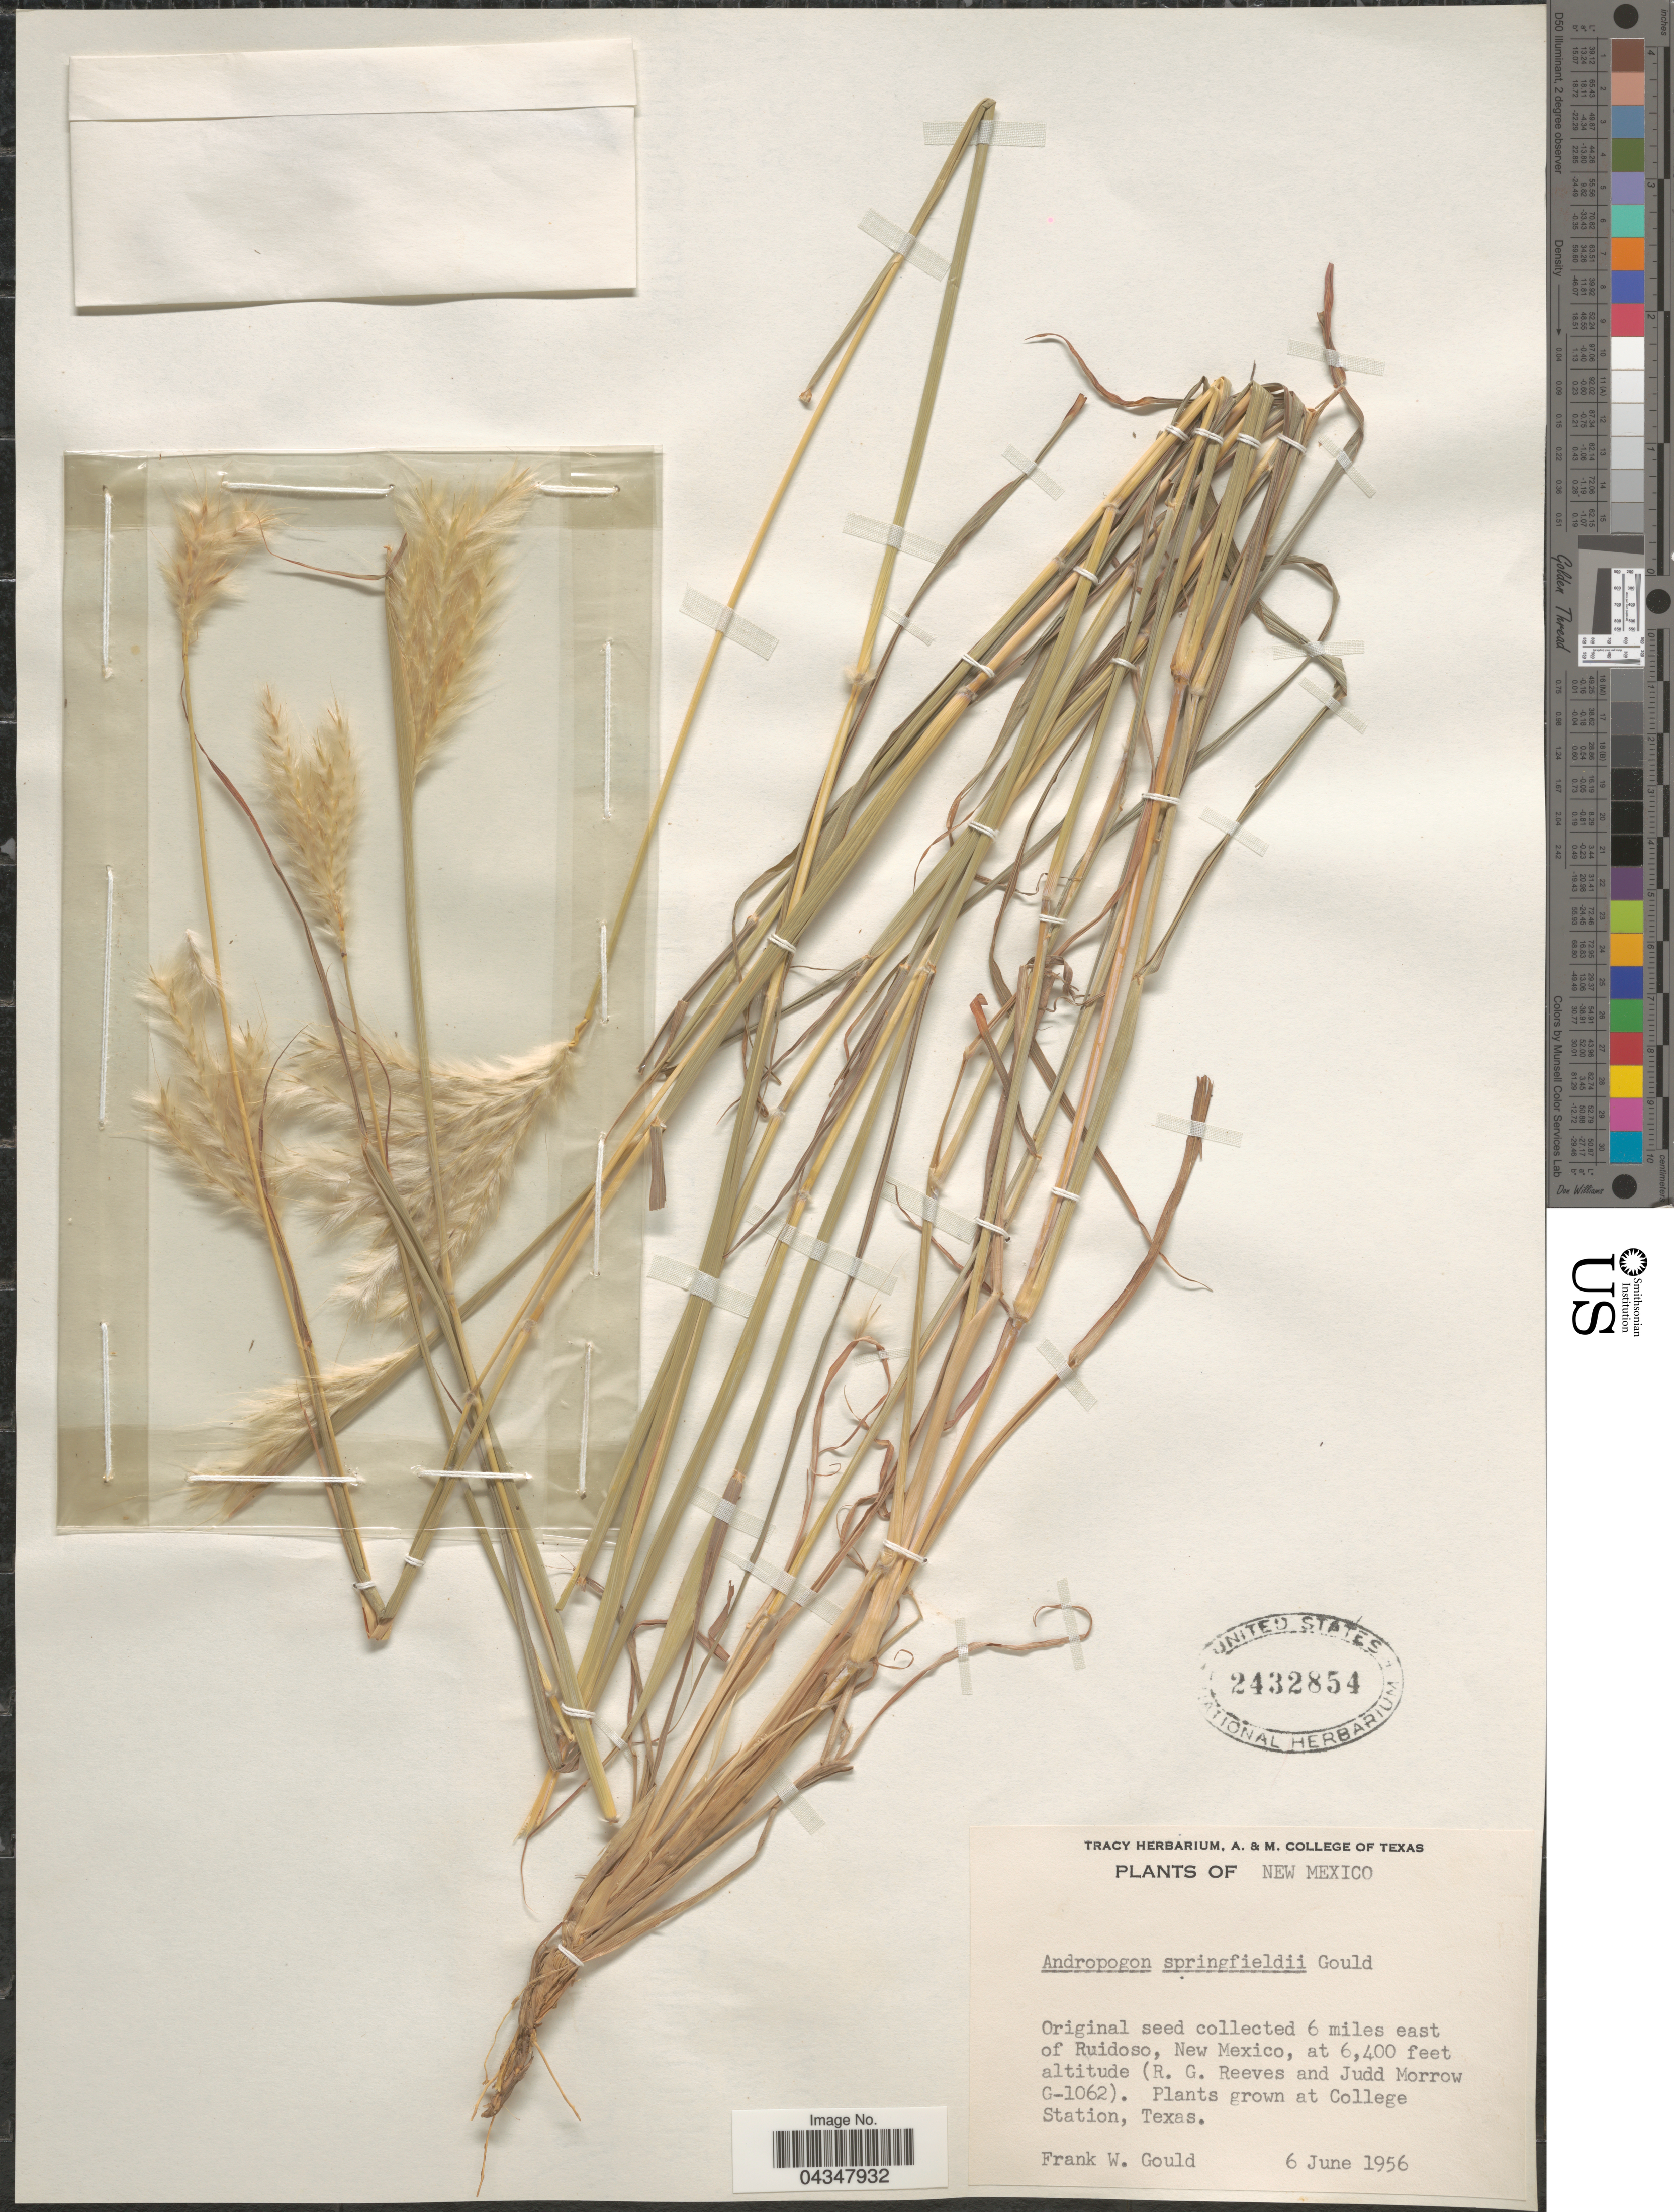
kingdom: Plantae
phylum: Tracheophyta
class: Liliopsida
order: Poales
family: Poaceae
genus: Bothriochloa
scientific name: Bothriochloa springfieldii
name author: (Gould) Parodi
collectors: F. W. Gould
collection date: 1956-06-06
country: United States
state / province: Texas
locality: College Station.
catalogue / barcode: US 2432854